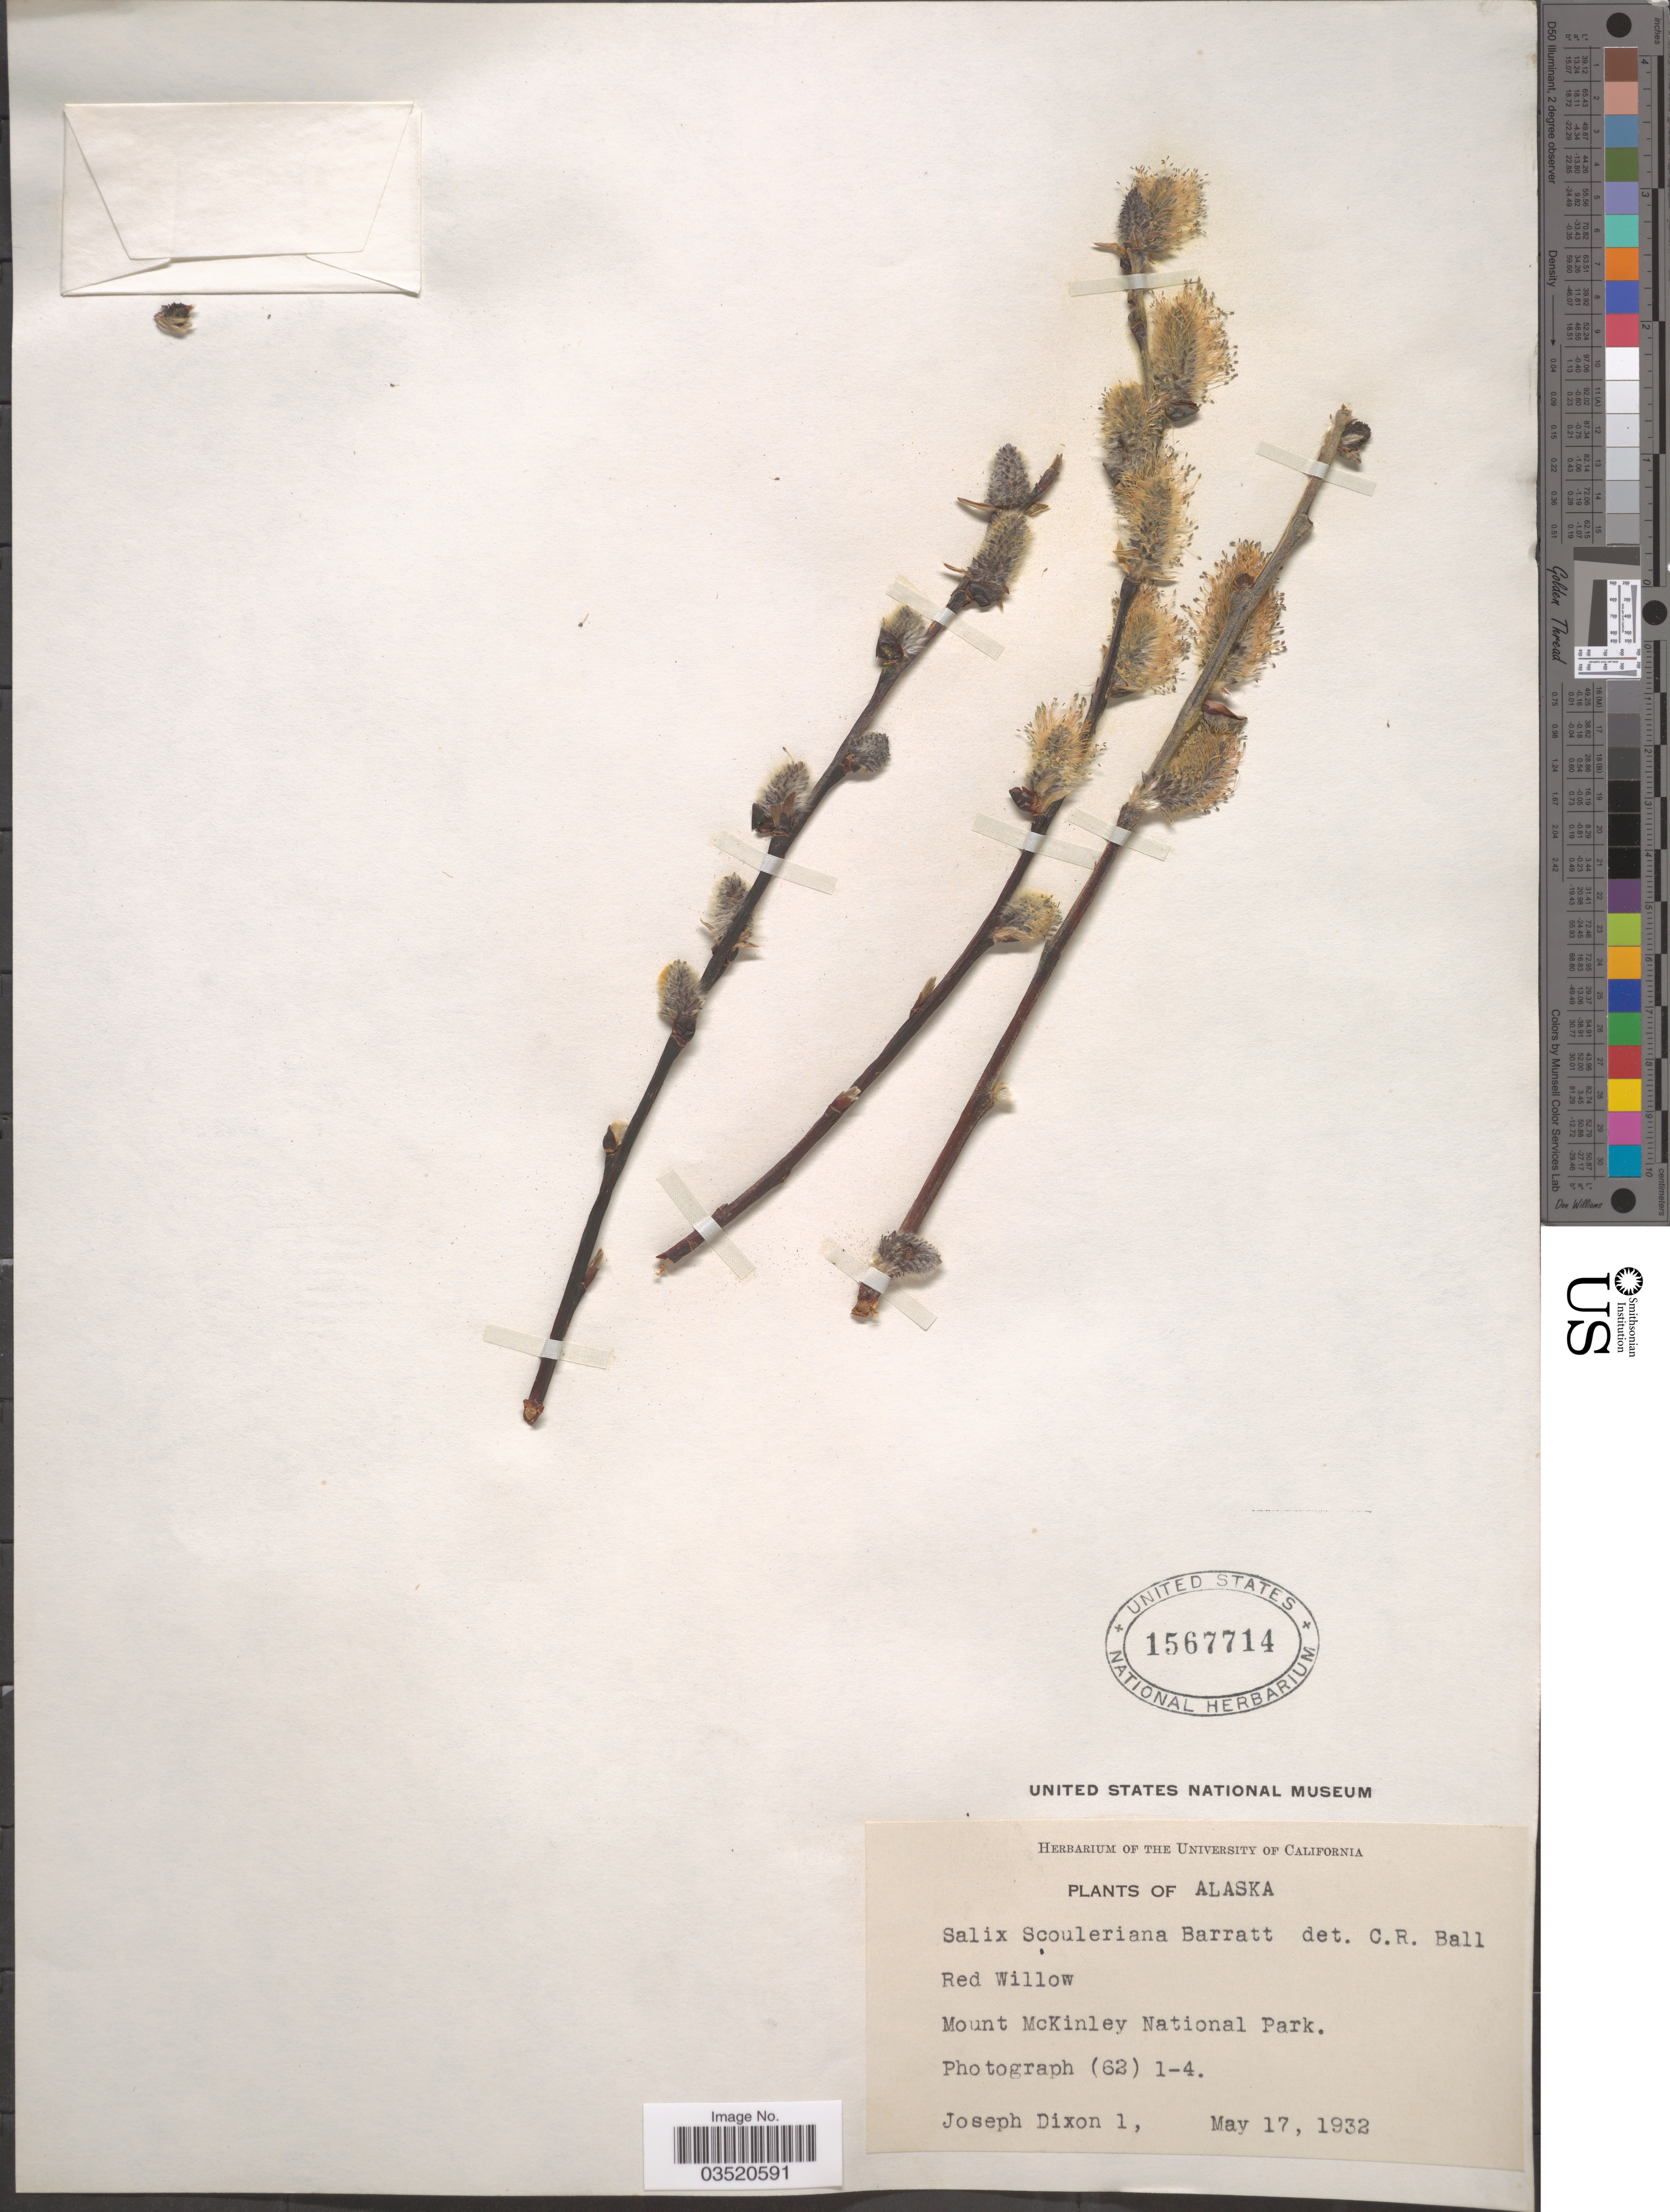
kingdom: Plantae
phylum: Tracheophyta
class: Magnoliopsida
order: Malpighiales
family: Salicaceae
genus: Salix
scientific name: Salix scouleriana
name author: Barratt ex Hook.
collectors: J. Dixon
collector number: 1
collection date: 1932-05-17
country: United States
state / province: Alaska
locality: Mount McKinley National Park.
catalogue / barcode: US 1567714